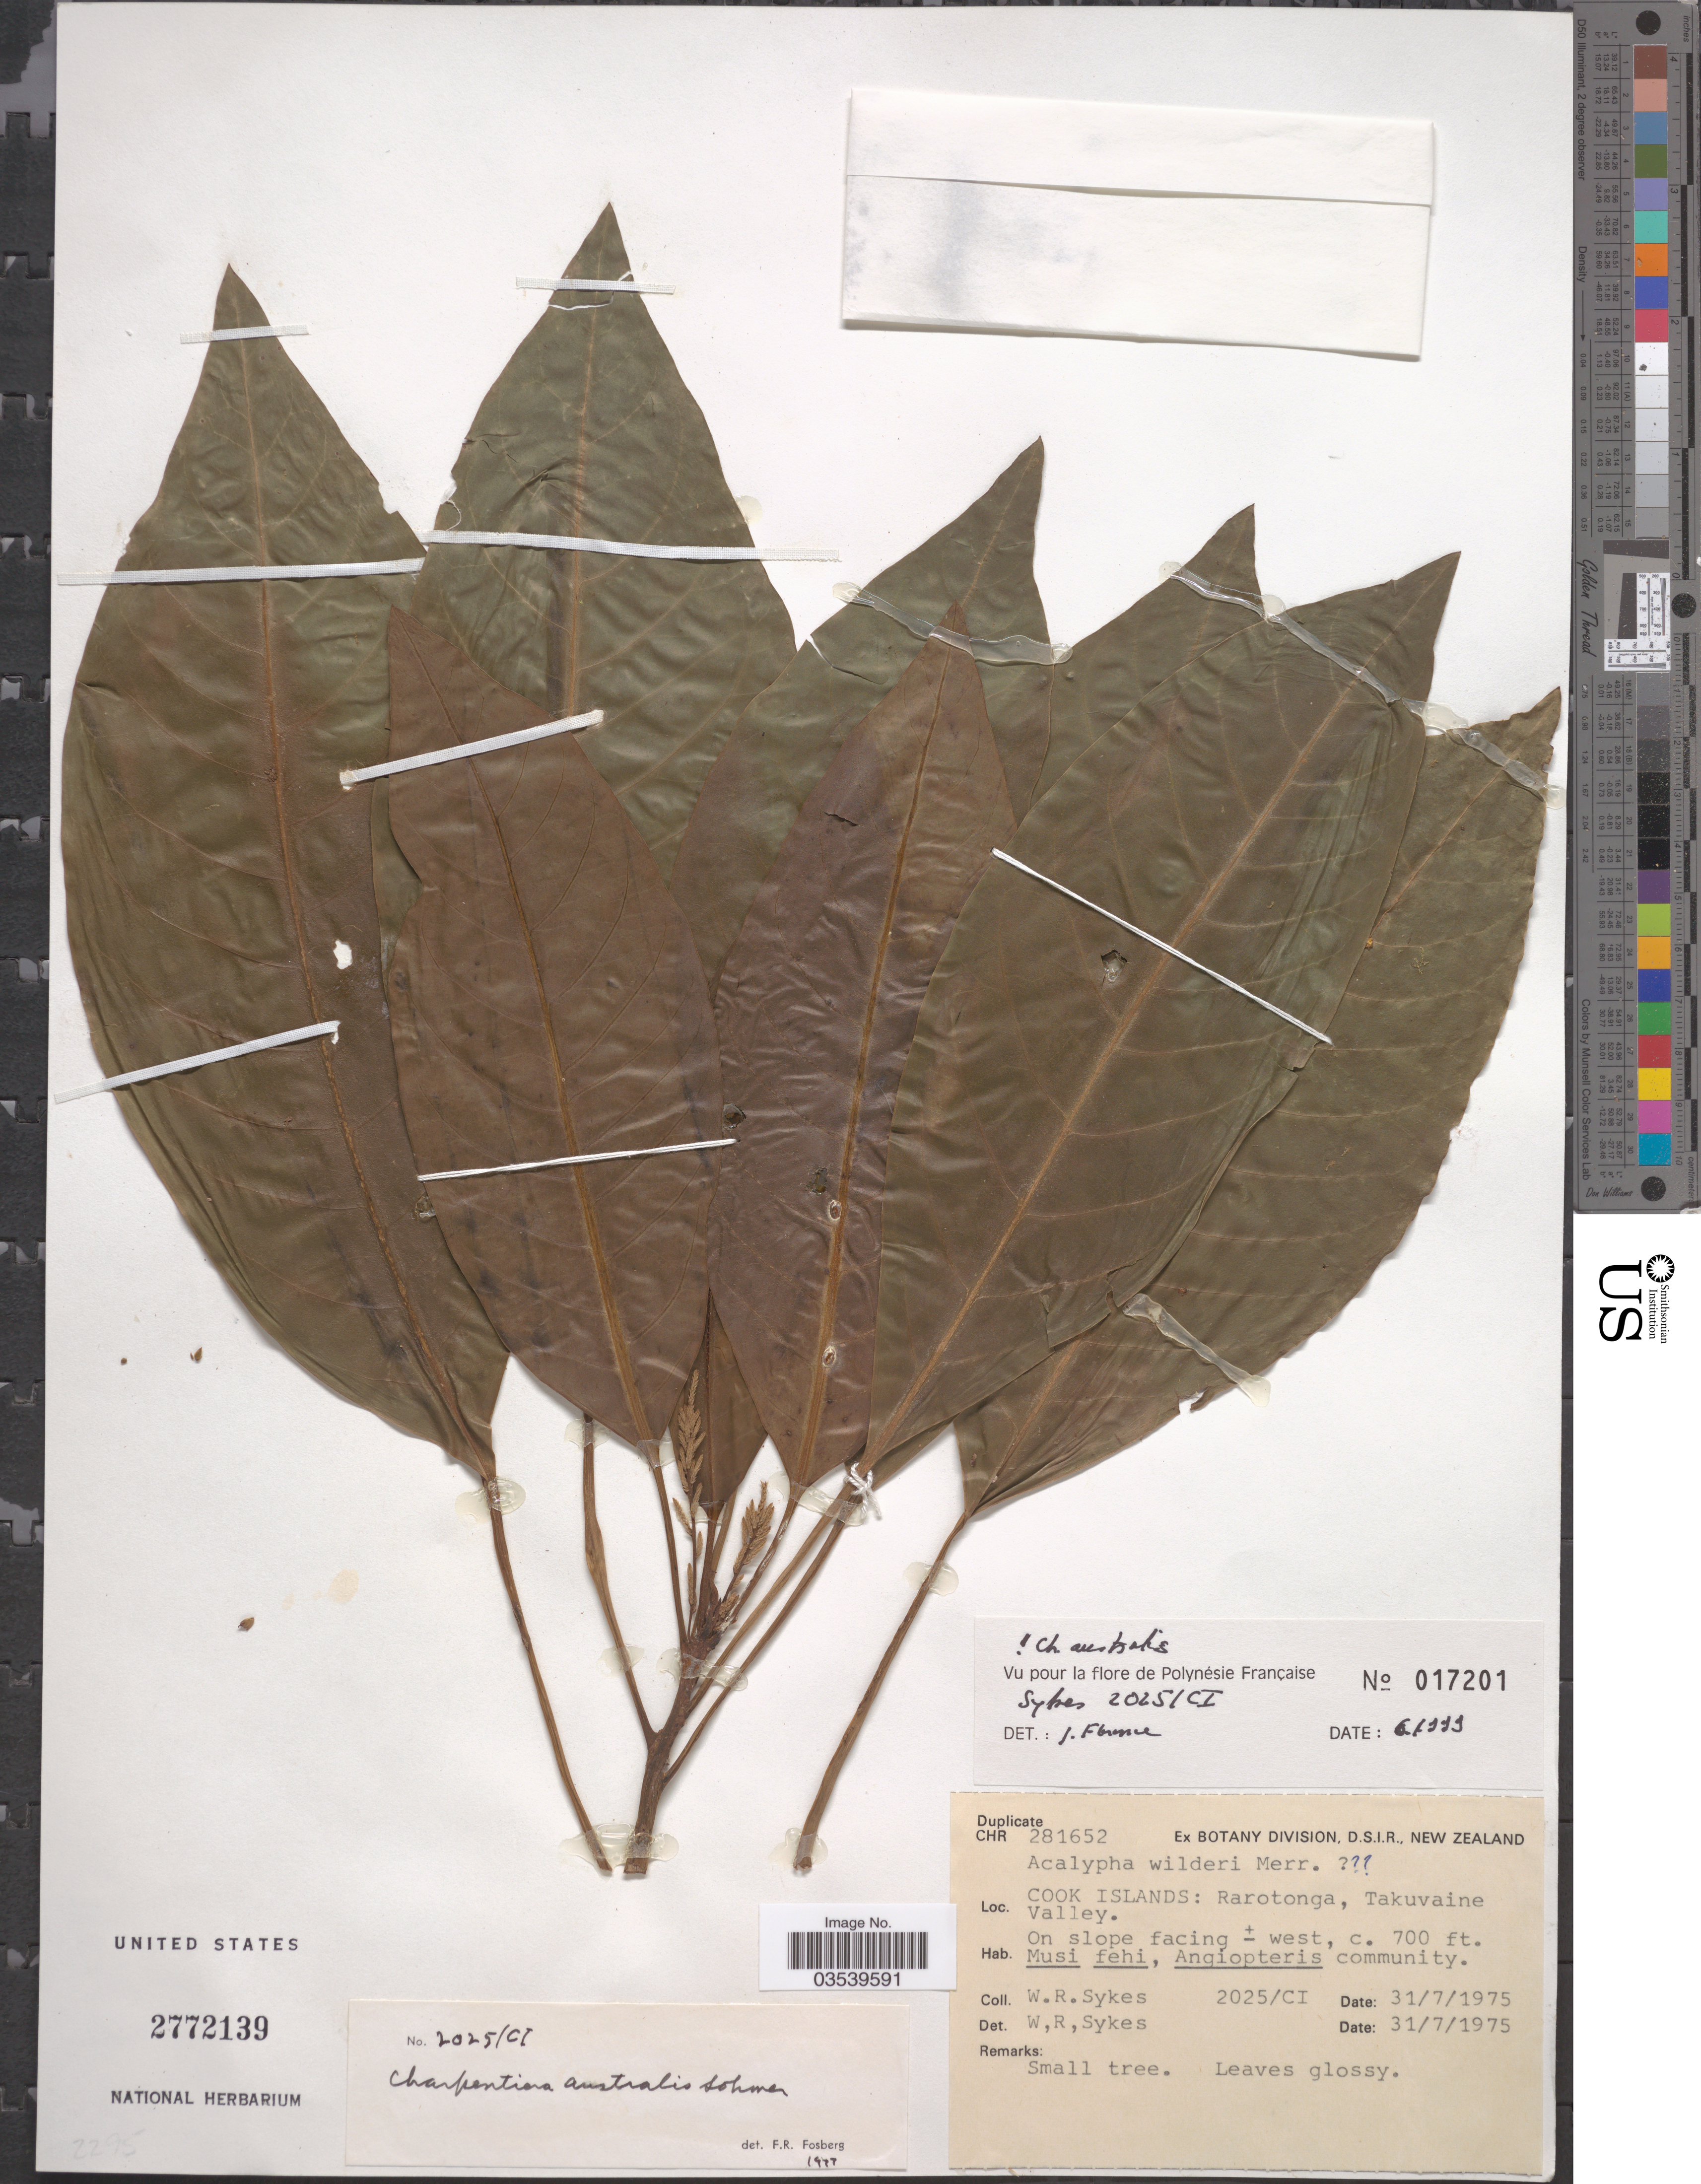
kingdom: Plantae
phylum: Tracheophyta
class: Magnoliopsida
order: Caryophyllales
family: Amaranthaceae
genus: Charpentiera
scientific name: Charpentiera australis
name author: Sohmer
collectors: W. R. Sykes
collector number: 2025/CI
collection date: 1975-07-31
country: Cook Islands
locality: Rarotonga, Takuvaine Valley.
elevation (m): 213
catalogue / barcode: US 2772139